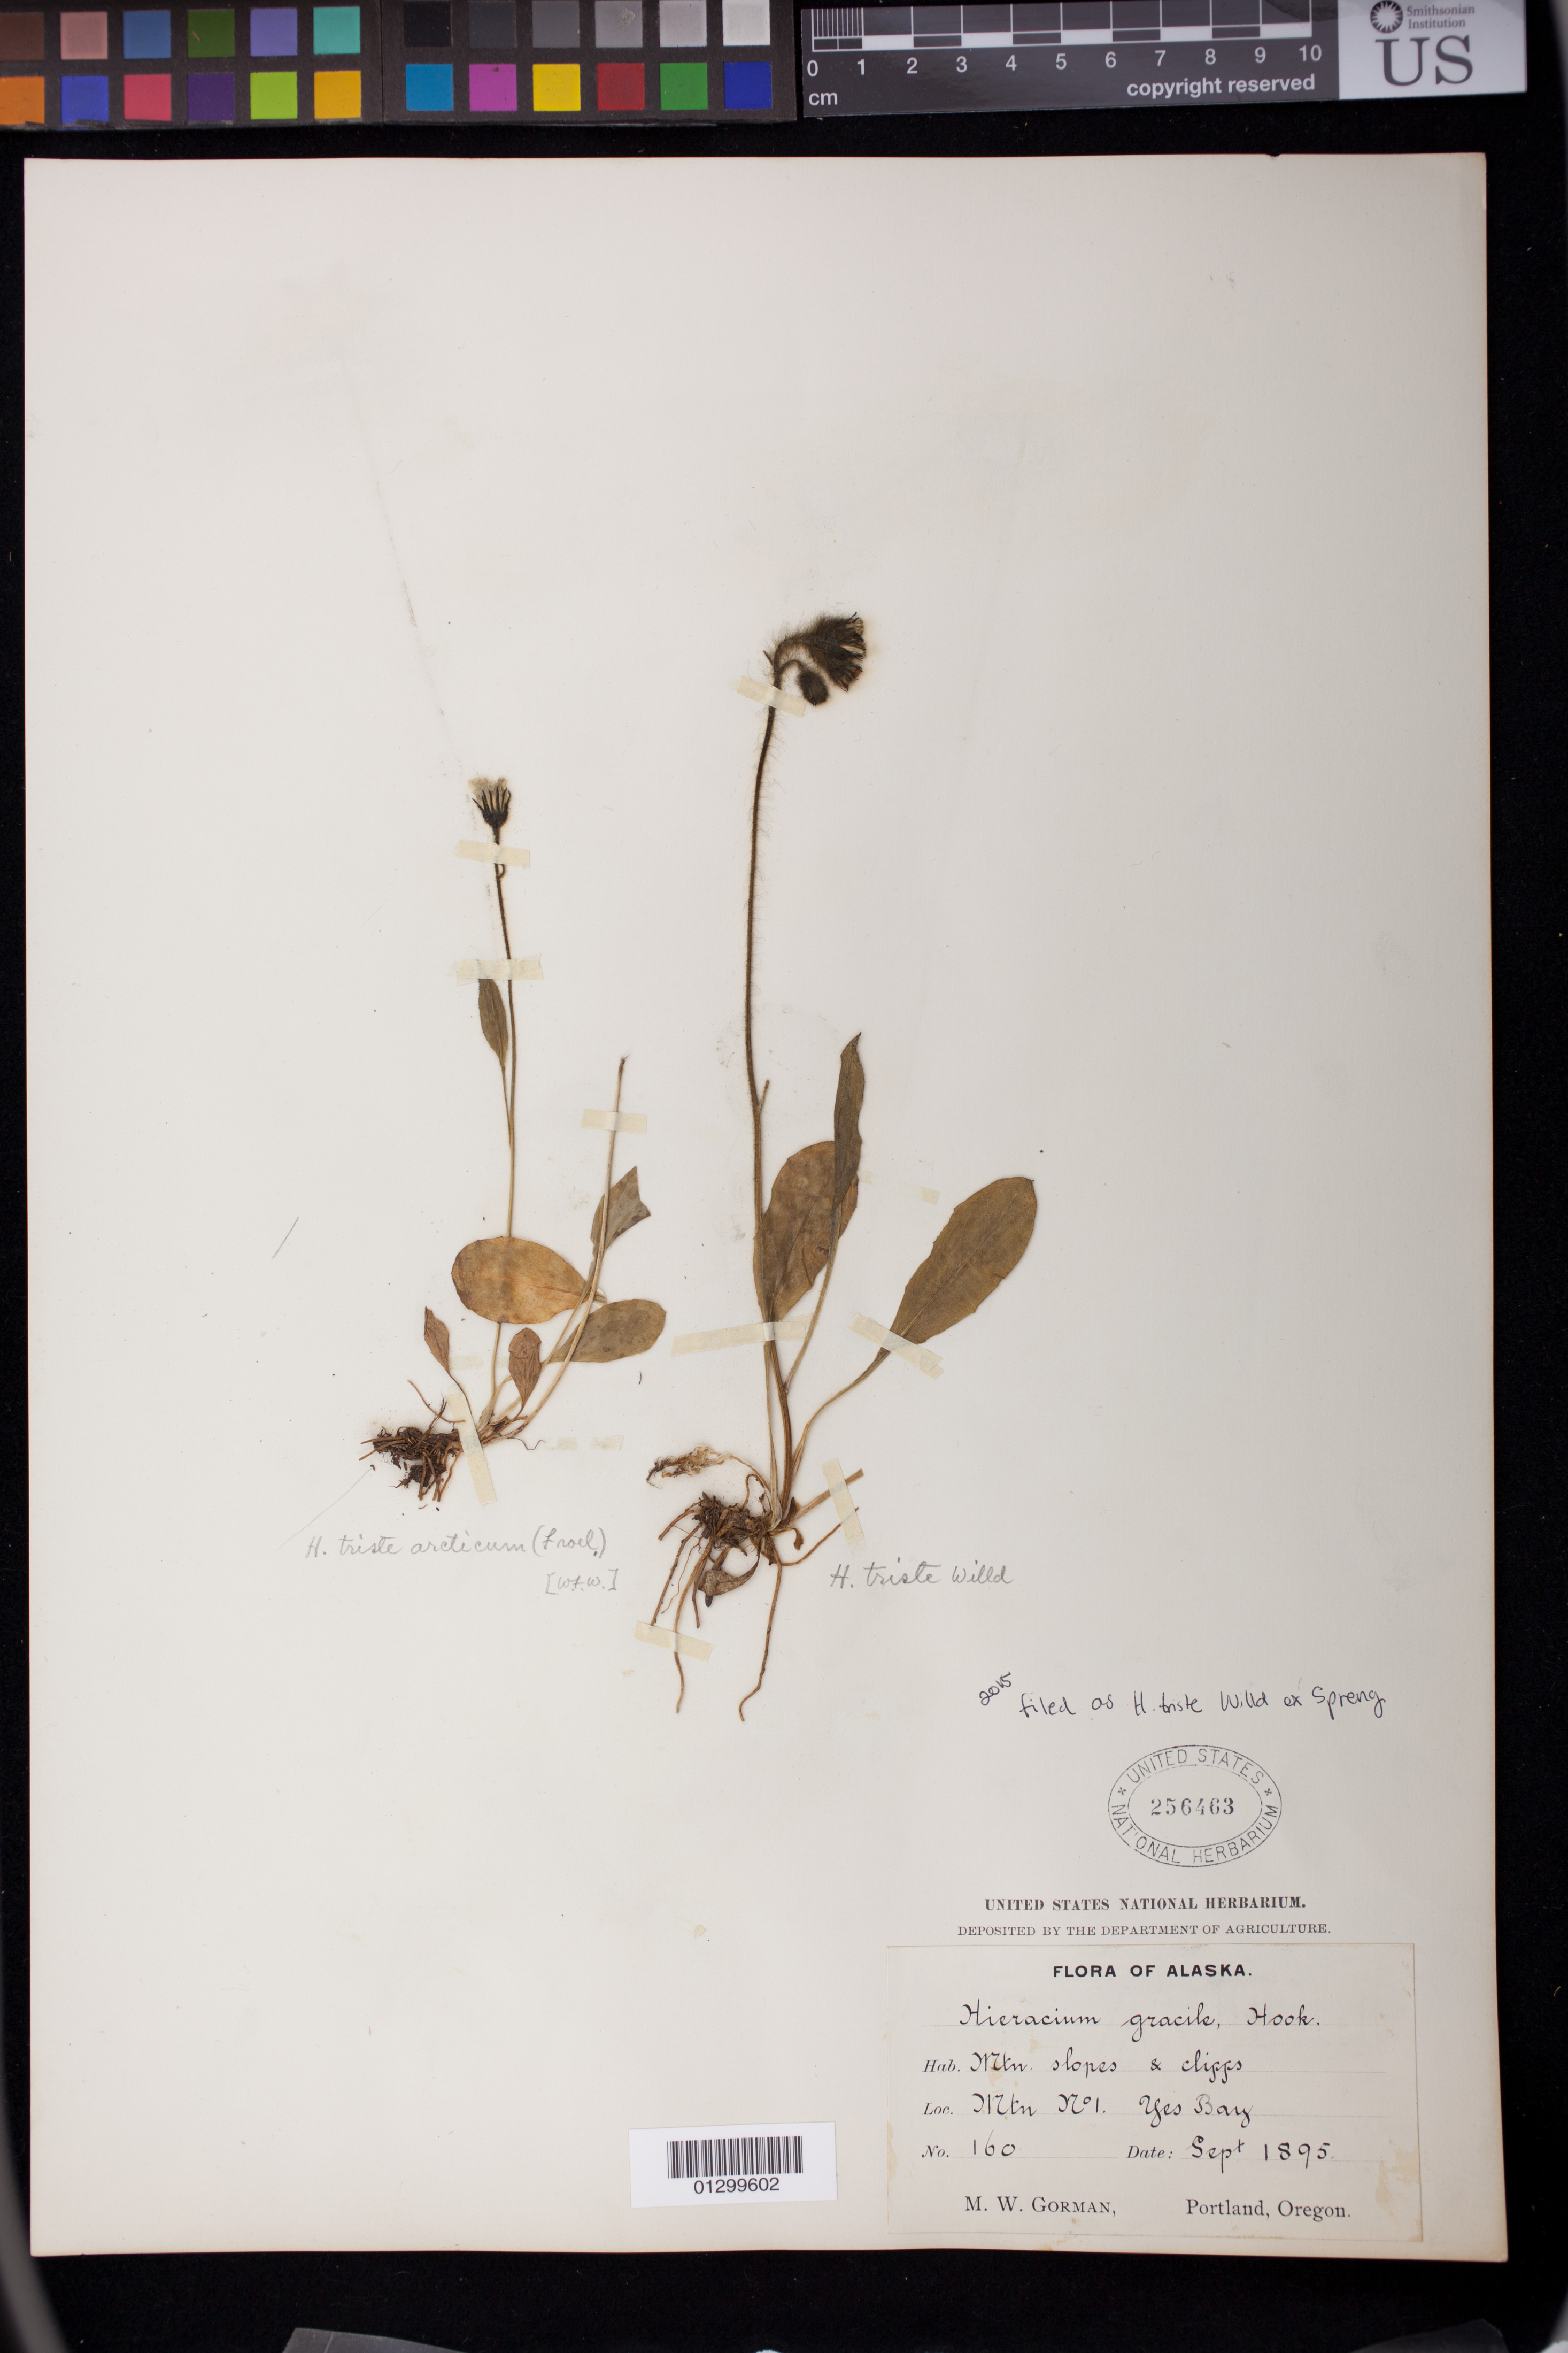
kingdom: Plantae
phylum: Tracheophyta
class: Magnoliopsida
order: Asterales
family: Asteraceae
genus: Hieracium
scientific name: Hieracium triste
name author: Willd. ex Spreng.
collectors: M. W. Gorman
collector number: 160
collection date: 1895-09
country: United States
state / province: Alaska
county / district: Ketchikan Gateway Borough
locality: Mountain #1 Yes Bay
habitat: Mountain slopes and cliffs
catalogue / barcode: US 256463